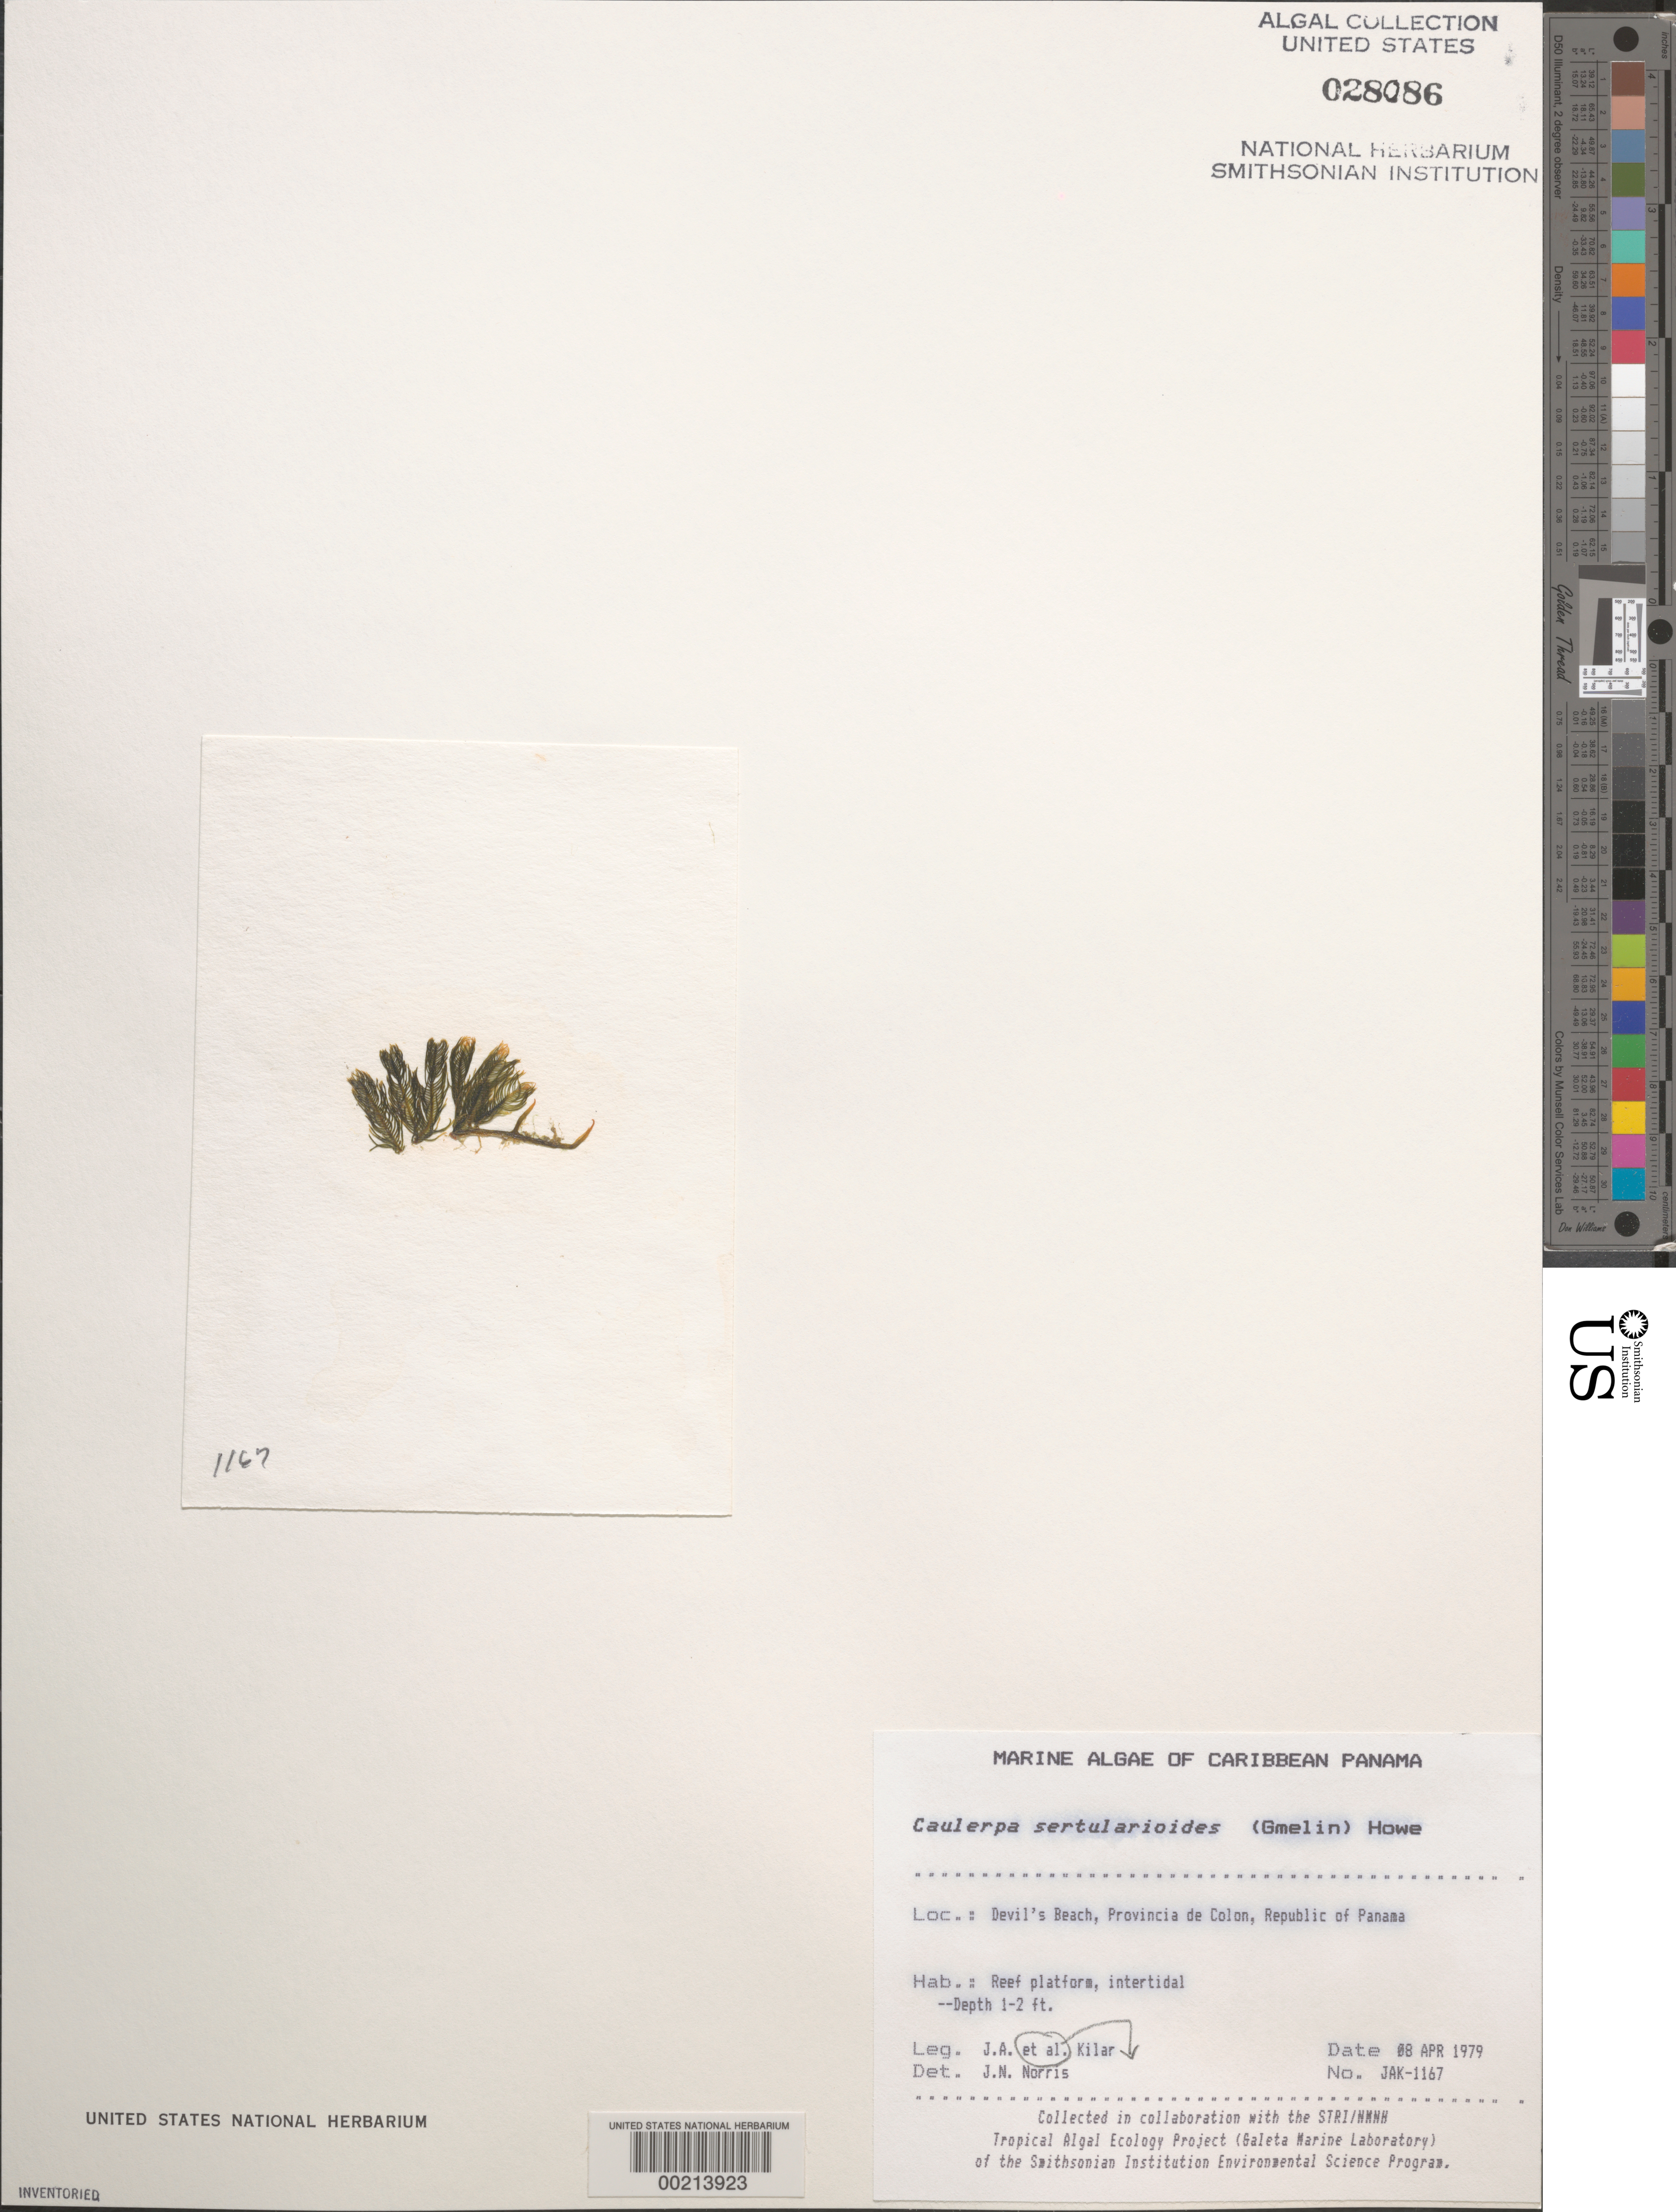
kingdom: Plantae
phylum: Chlorophyta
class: Ulvophyceae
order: Bryopsidales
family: Caulerpaceae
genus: Caulerpa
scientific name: Caulerpa sertularioides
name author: (S.G. Gmel.) M. Howe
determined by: Norris, James N.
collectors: J. A. Kilar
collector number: JAK-1167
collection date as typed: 08 Apr 1979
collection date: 1979-04-08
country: Panama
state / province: Colón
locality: Devil's Beach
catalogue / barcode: US 28086